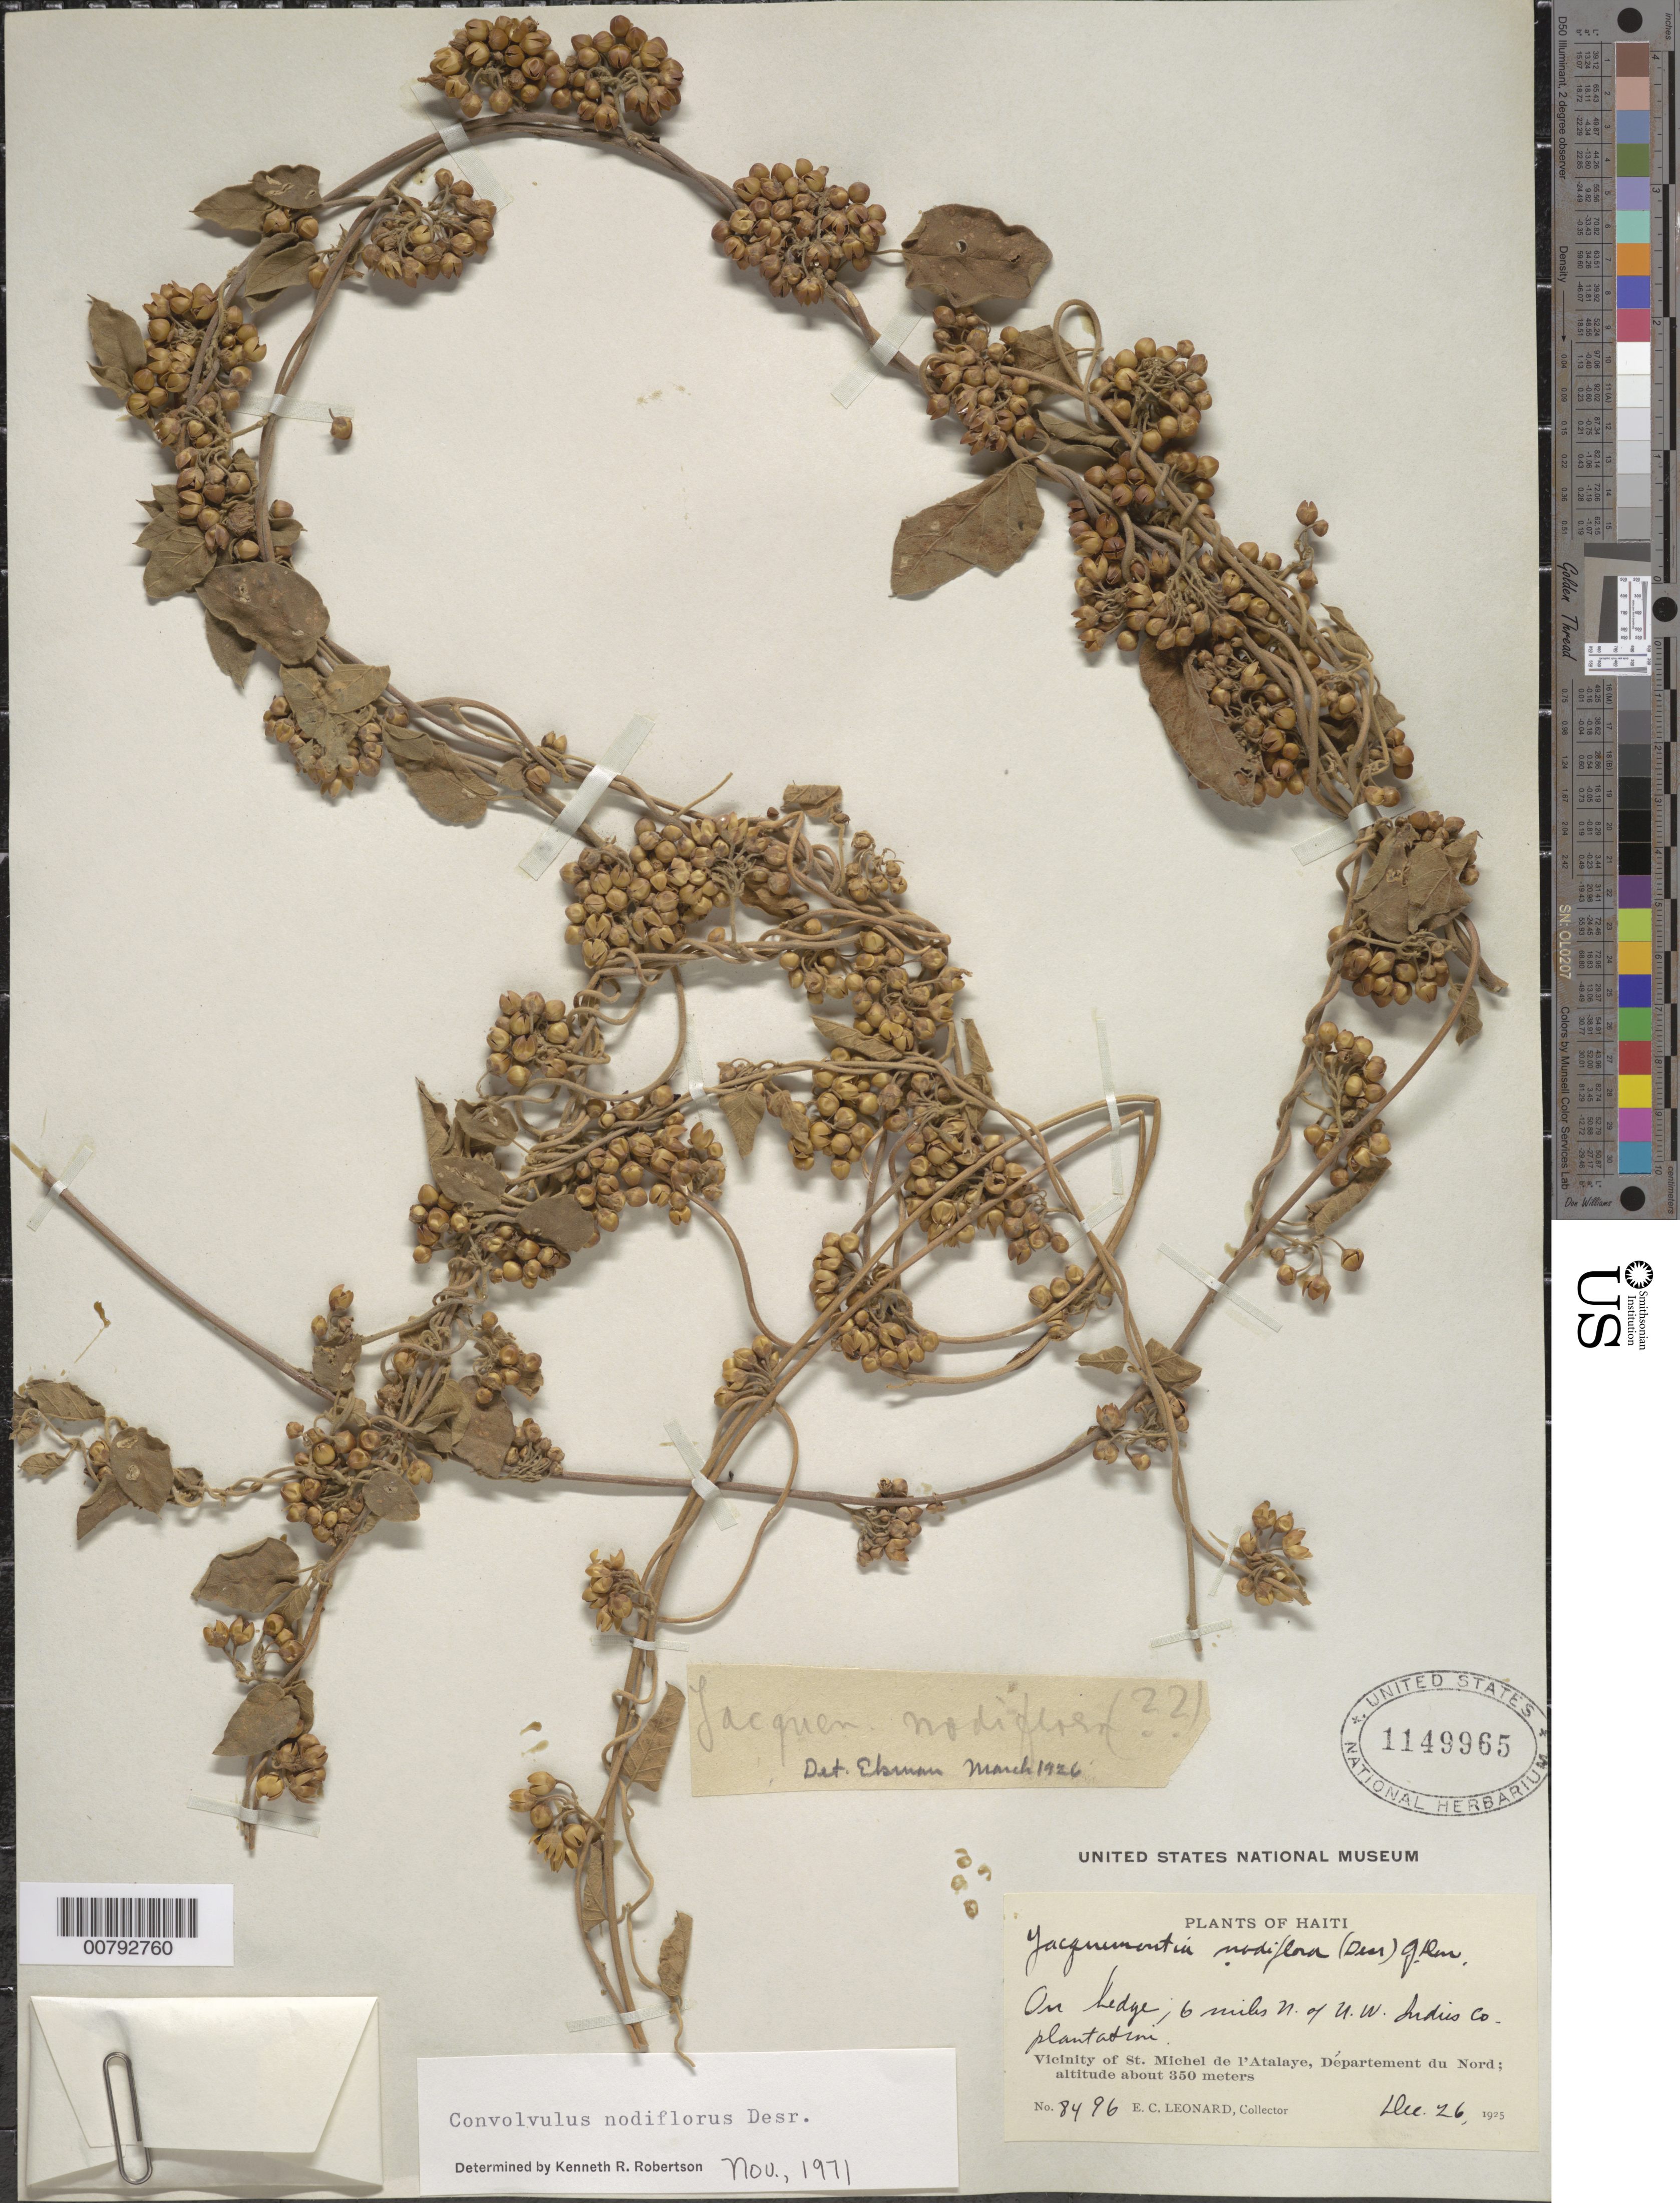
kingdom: Plantae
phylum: Tracheophyta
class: Magnoliopsida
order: Solanales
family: Convolvulaceae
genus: Convolvulus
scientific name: Convolvulus nodiflorus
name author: Desr.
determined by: Robertson, K. R.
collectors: E. C. Leonard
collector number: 8496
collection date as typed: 26 Dec 1925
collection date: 1925-12-26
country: Haiti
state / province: Nord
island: Hispaniola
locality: Vicinity of St. Michel de l'Atalaye, 6 miles N. of U.W. Indies Co. plantation.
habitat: On hedge.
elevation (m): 350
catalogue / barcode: US 1149965